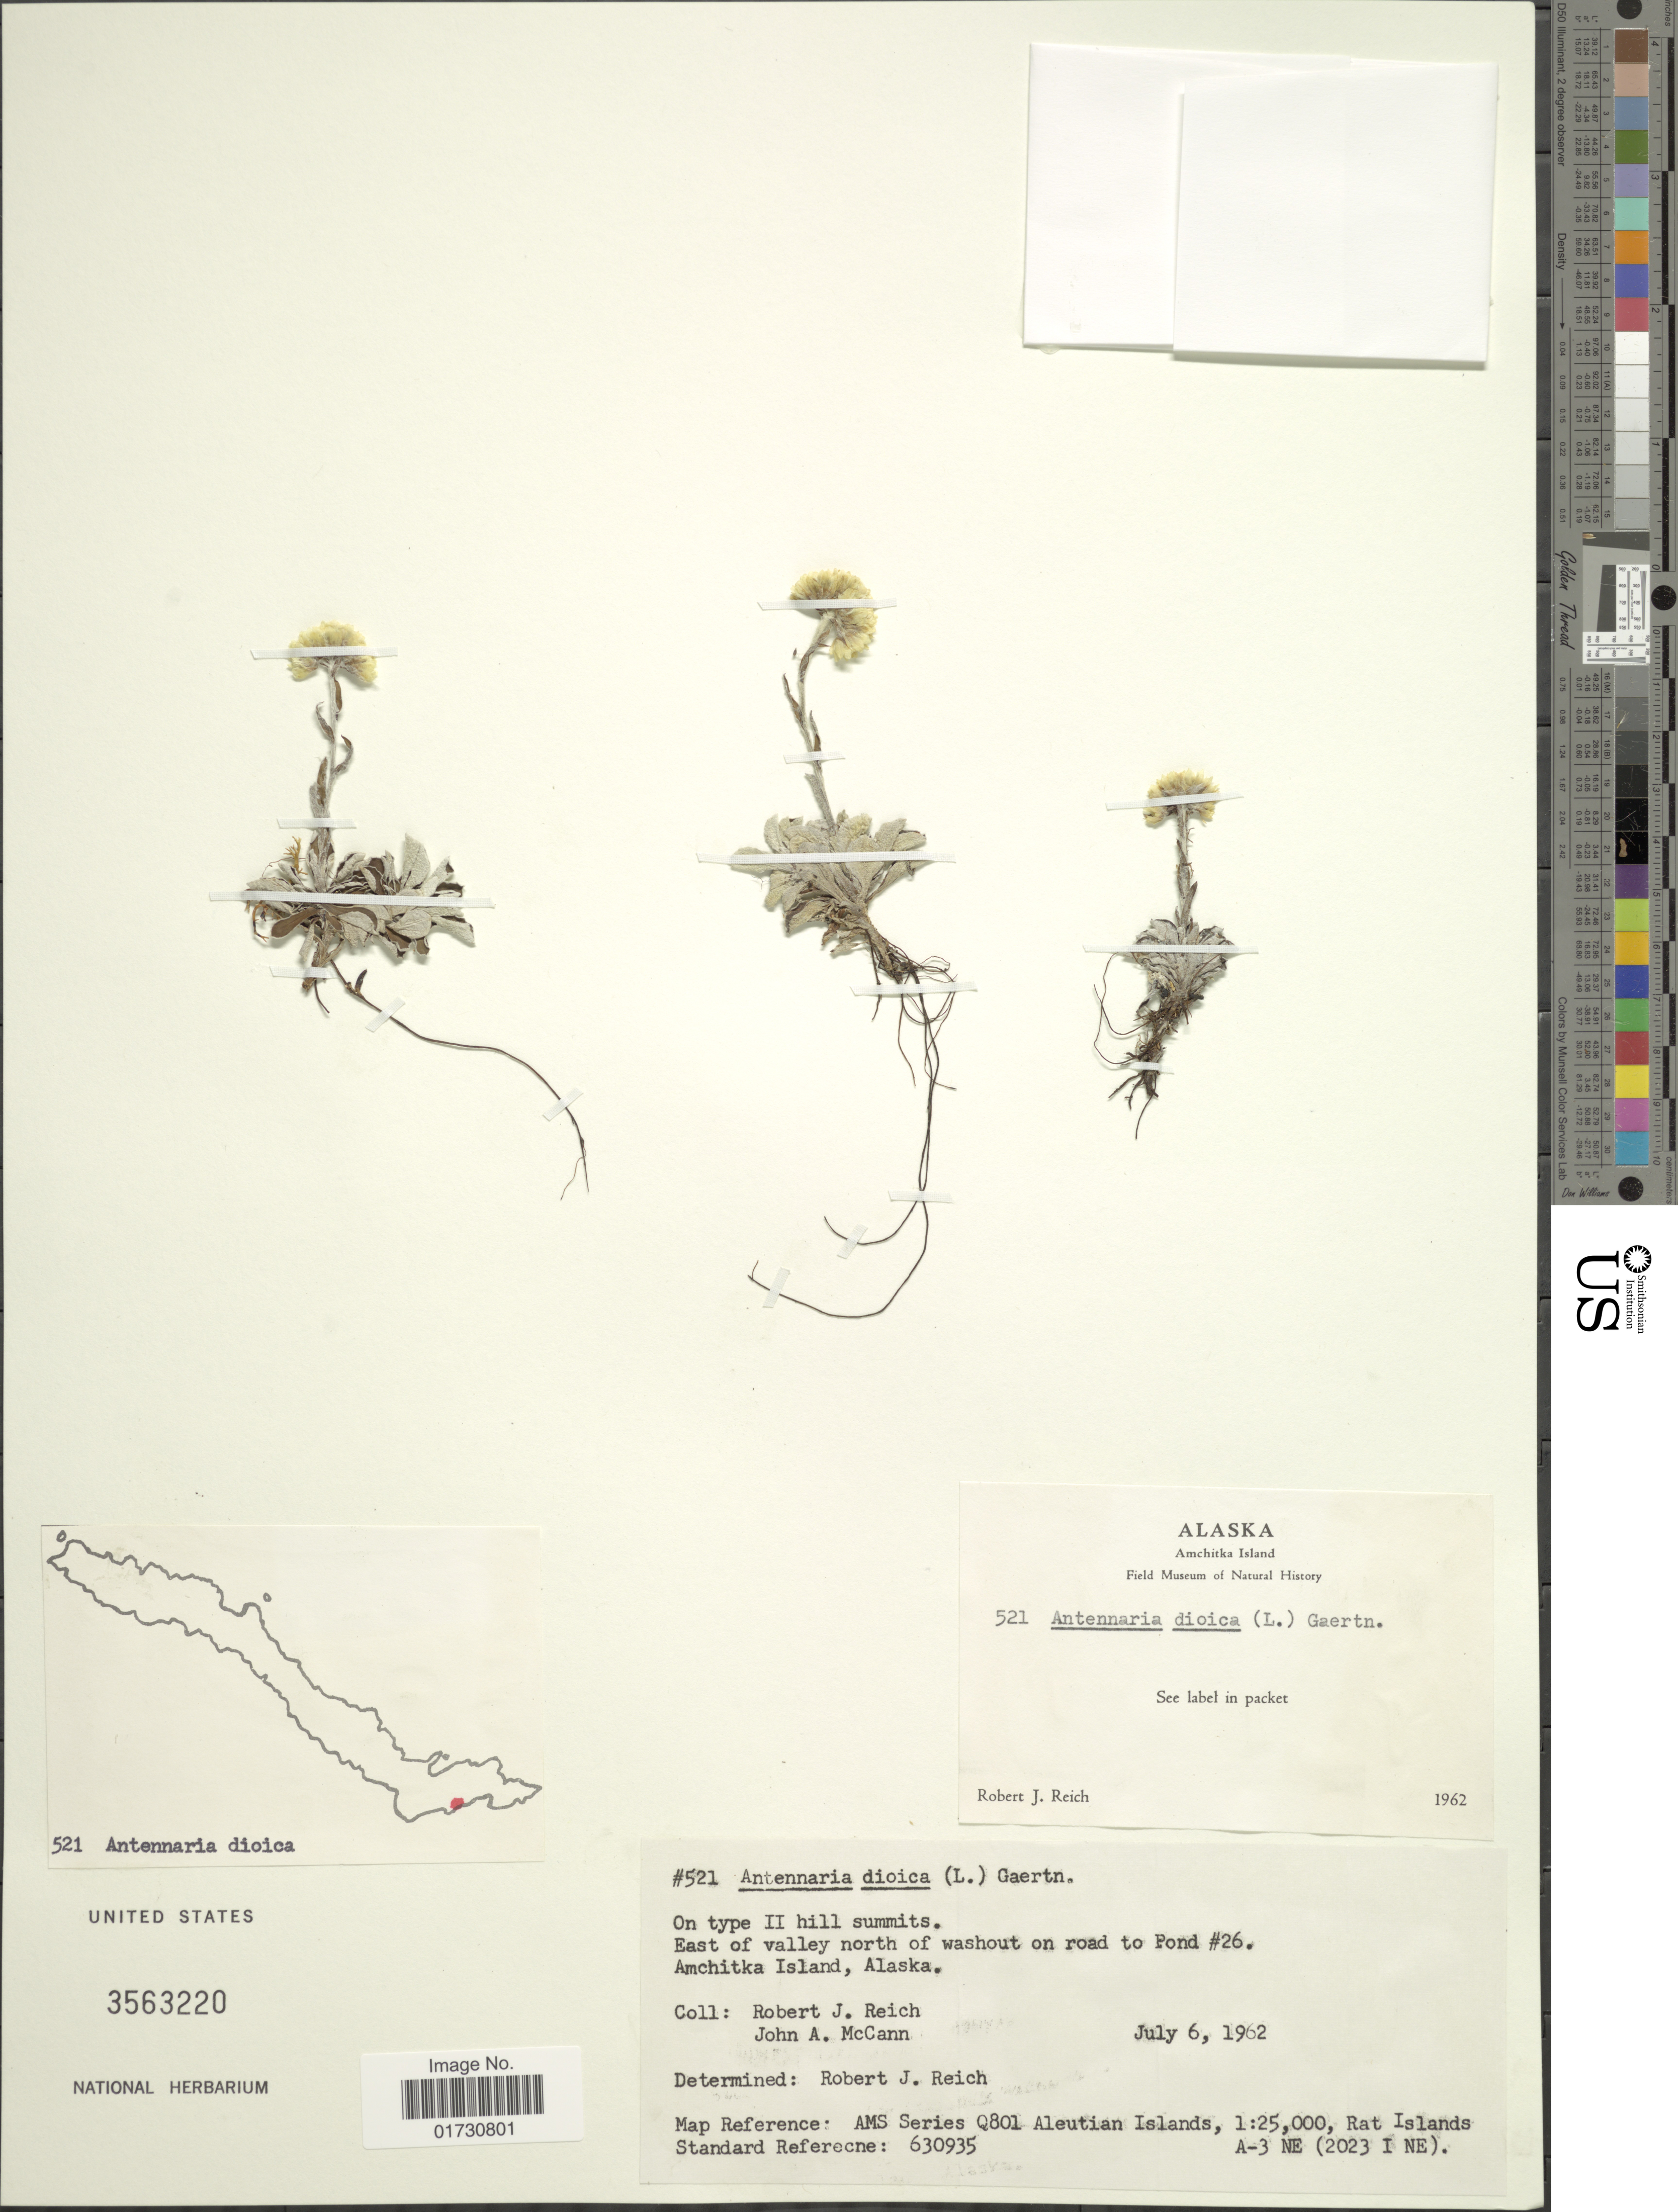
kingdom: Plantae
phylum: Tracheophyta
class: Magnoliopsida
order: Asterales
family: Asteraceae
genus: Antennaria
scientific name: Antennaria dioica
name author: (L.) Gaertn.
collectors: R. Reich & J. A. McCann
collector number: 521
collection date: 1962-07-06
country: United States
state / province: Alaska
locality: On type II hill summits, East of valley north of washout on road to Pond #26, Amchitka Island, Alaska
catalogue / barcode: US 3563220